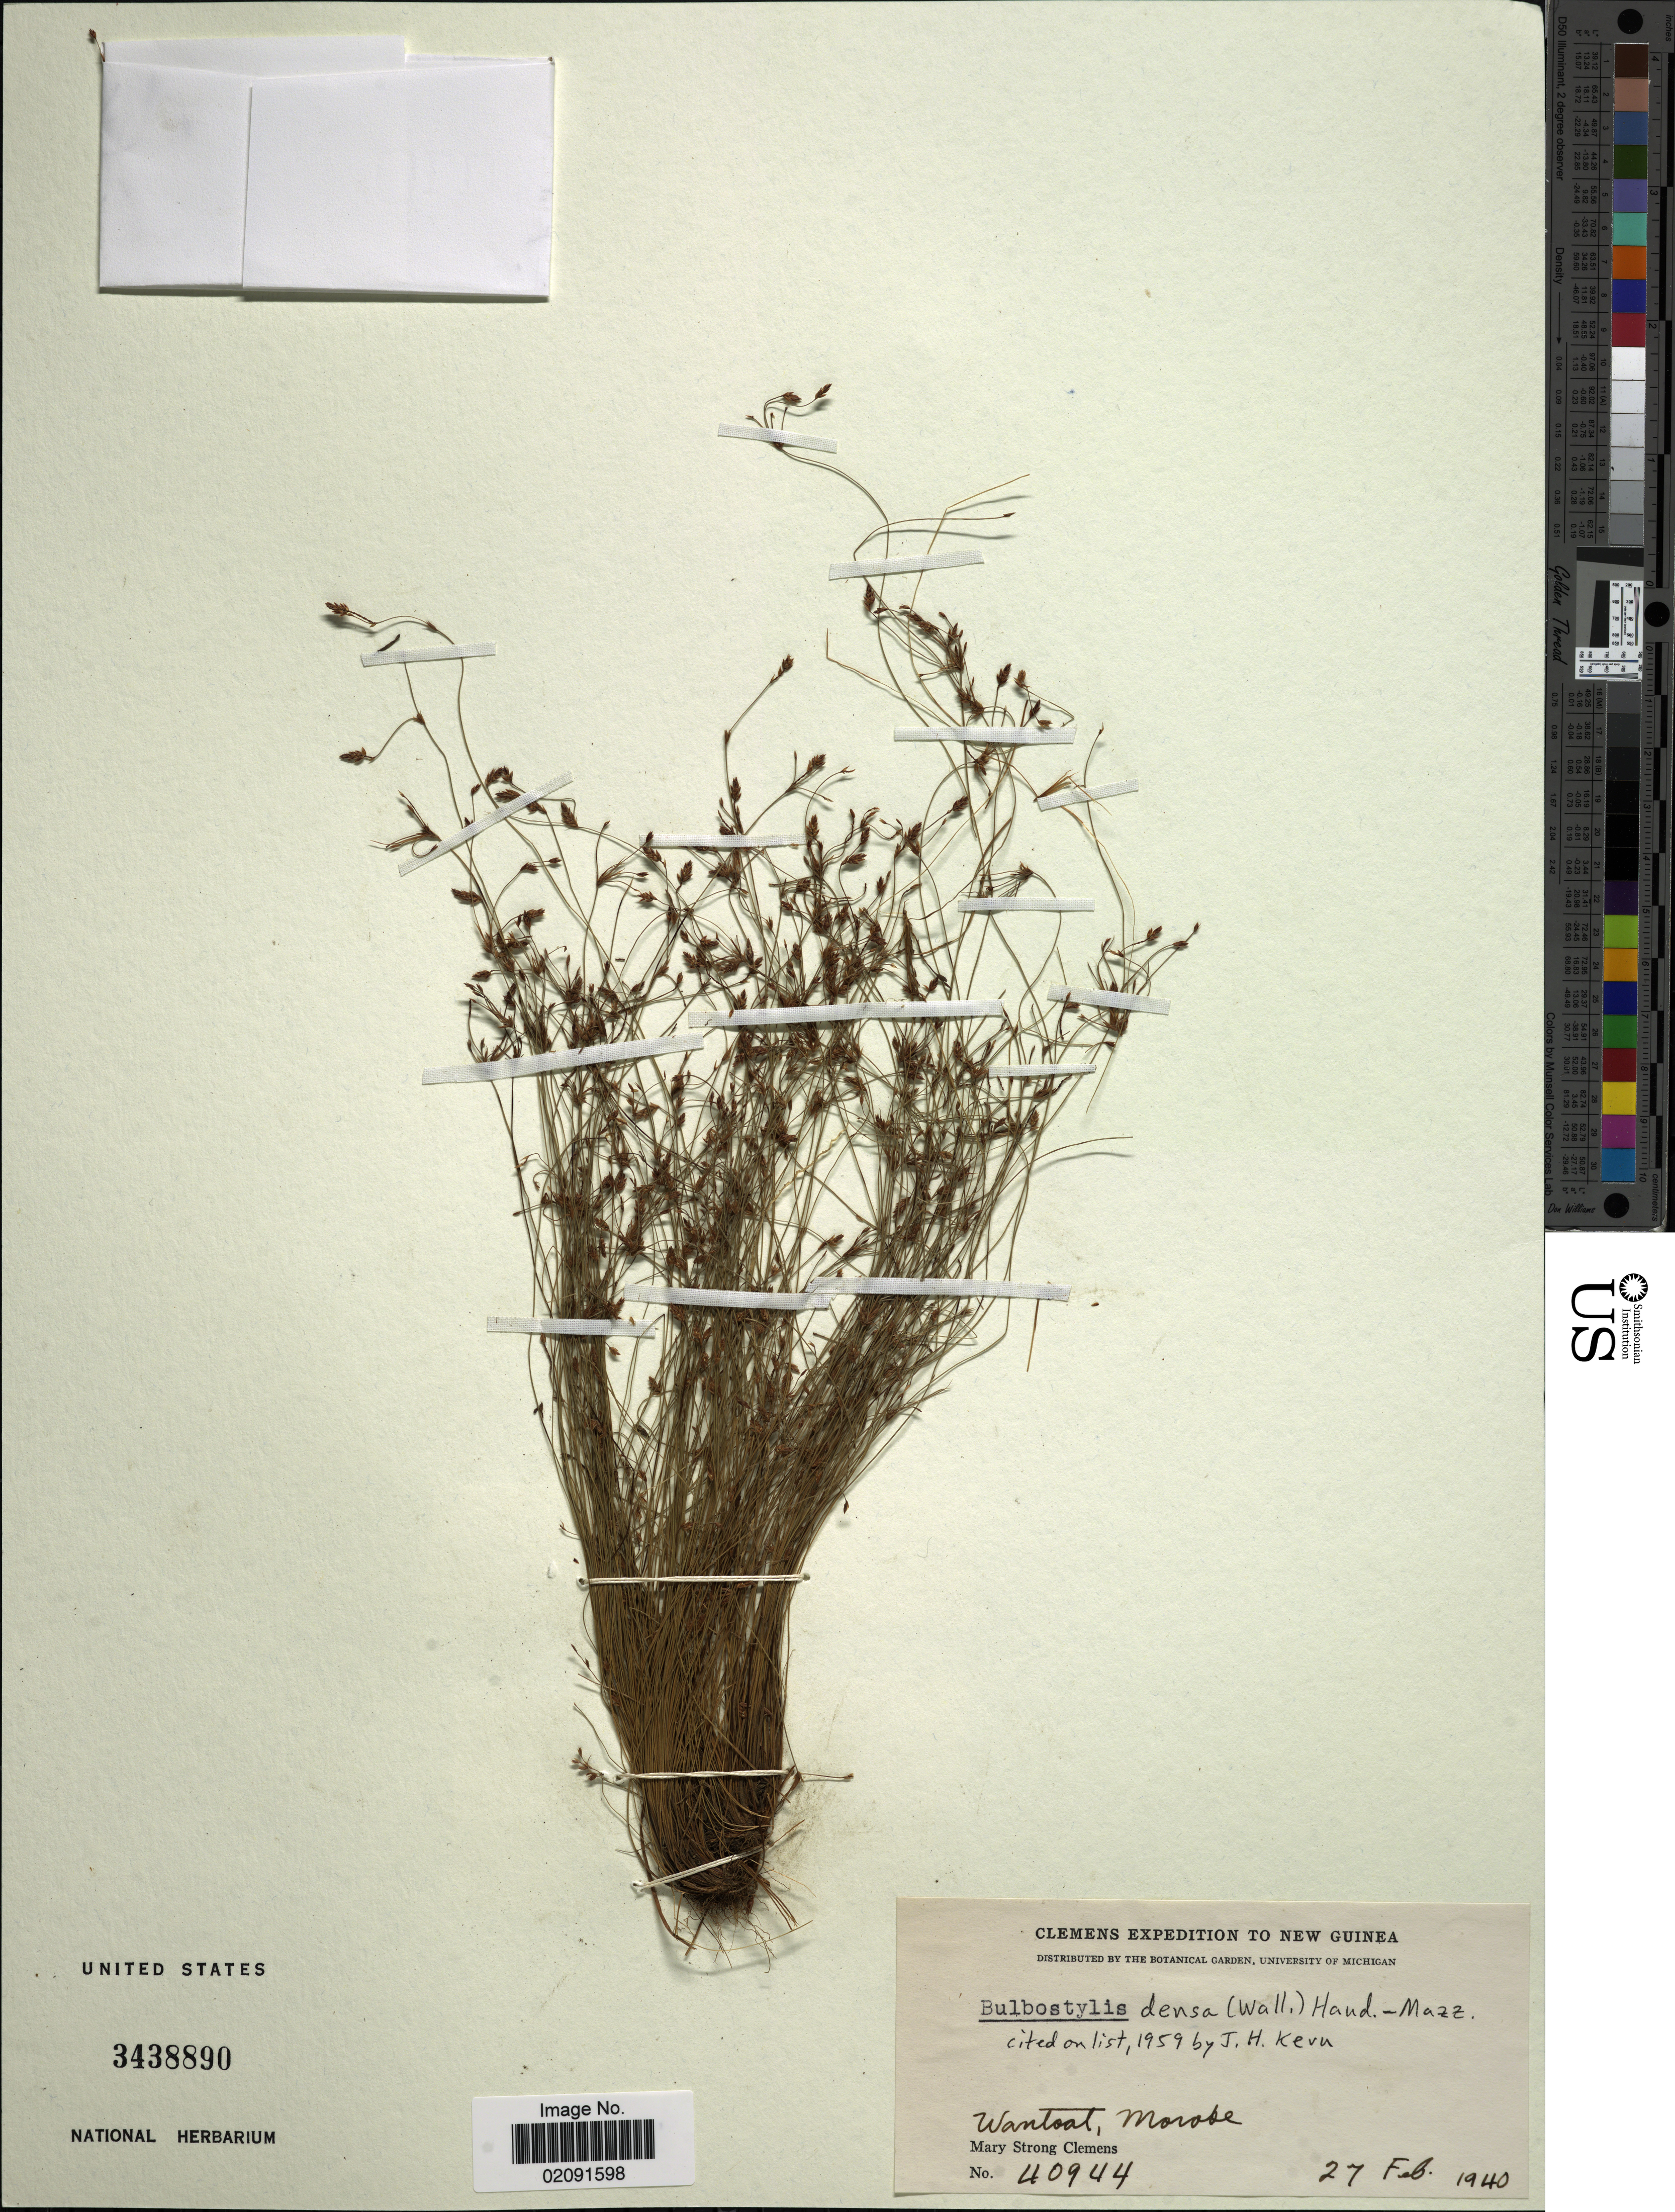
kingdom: Plantae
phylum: Tracheophyta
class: Liliopsida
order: Poales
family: Cyperaceae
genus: Bulbostylis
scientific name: Bulbostylis densa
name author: (Wall.) Hand.-Mazz.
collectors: M. S. Clemens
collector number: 40944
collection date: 1940-02-27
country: Papua New Guinea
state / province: Morobe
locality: New Guinea. Wantoat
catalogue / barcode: US 3438890